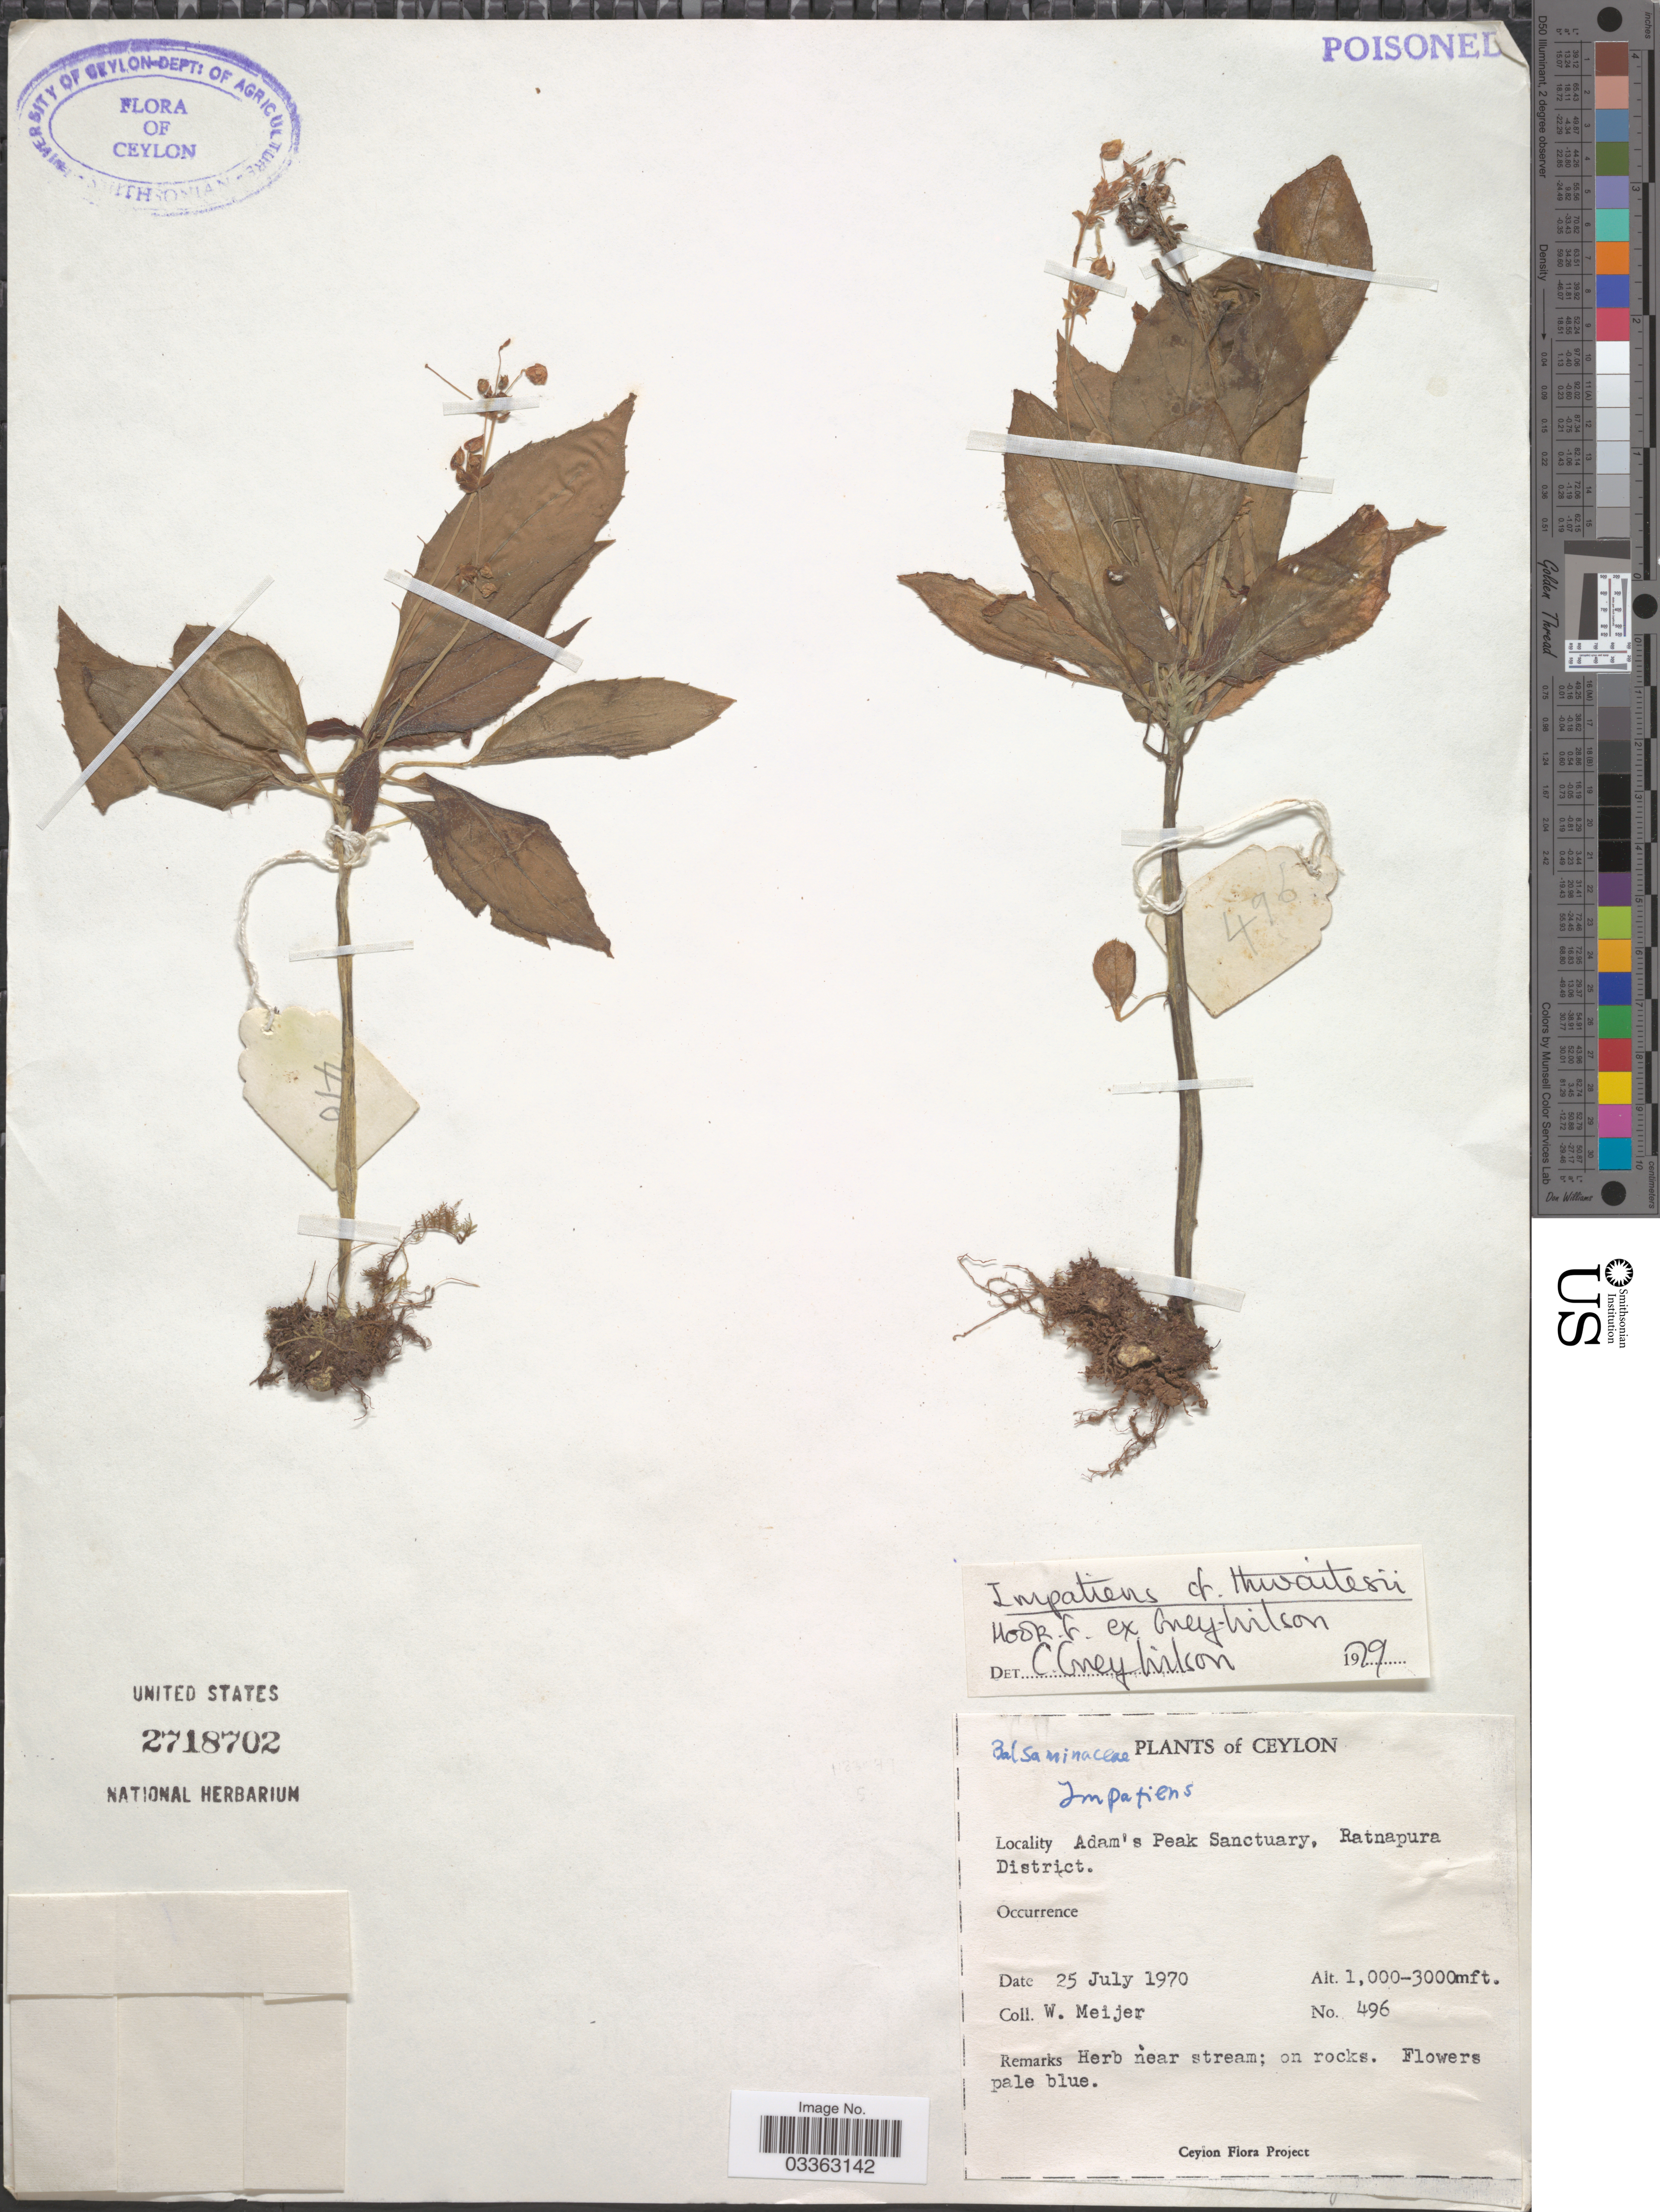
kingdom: Plantae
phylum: Tracheophyta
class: Magnoliopsida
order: Ericales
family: Balsaminaceae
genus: Impatiens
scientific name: Impatiens thwaitesii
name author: Hook. f. ex Grey-Wilson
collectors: W. Meijer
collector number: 496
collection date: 1970-07-25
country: Sri Lanka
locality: Ceylon, Adam's Peak Sanctuary, Ratnapura District.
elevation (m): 305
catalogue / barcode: US 2718702